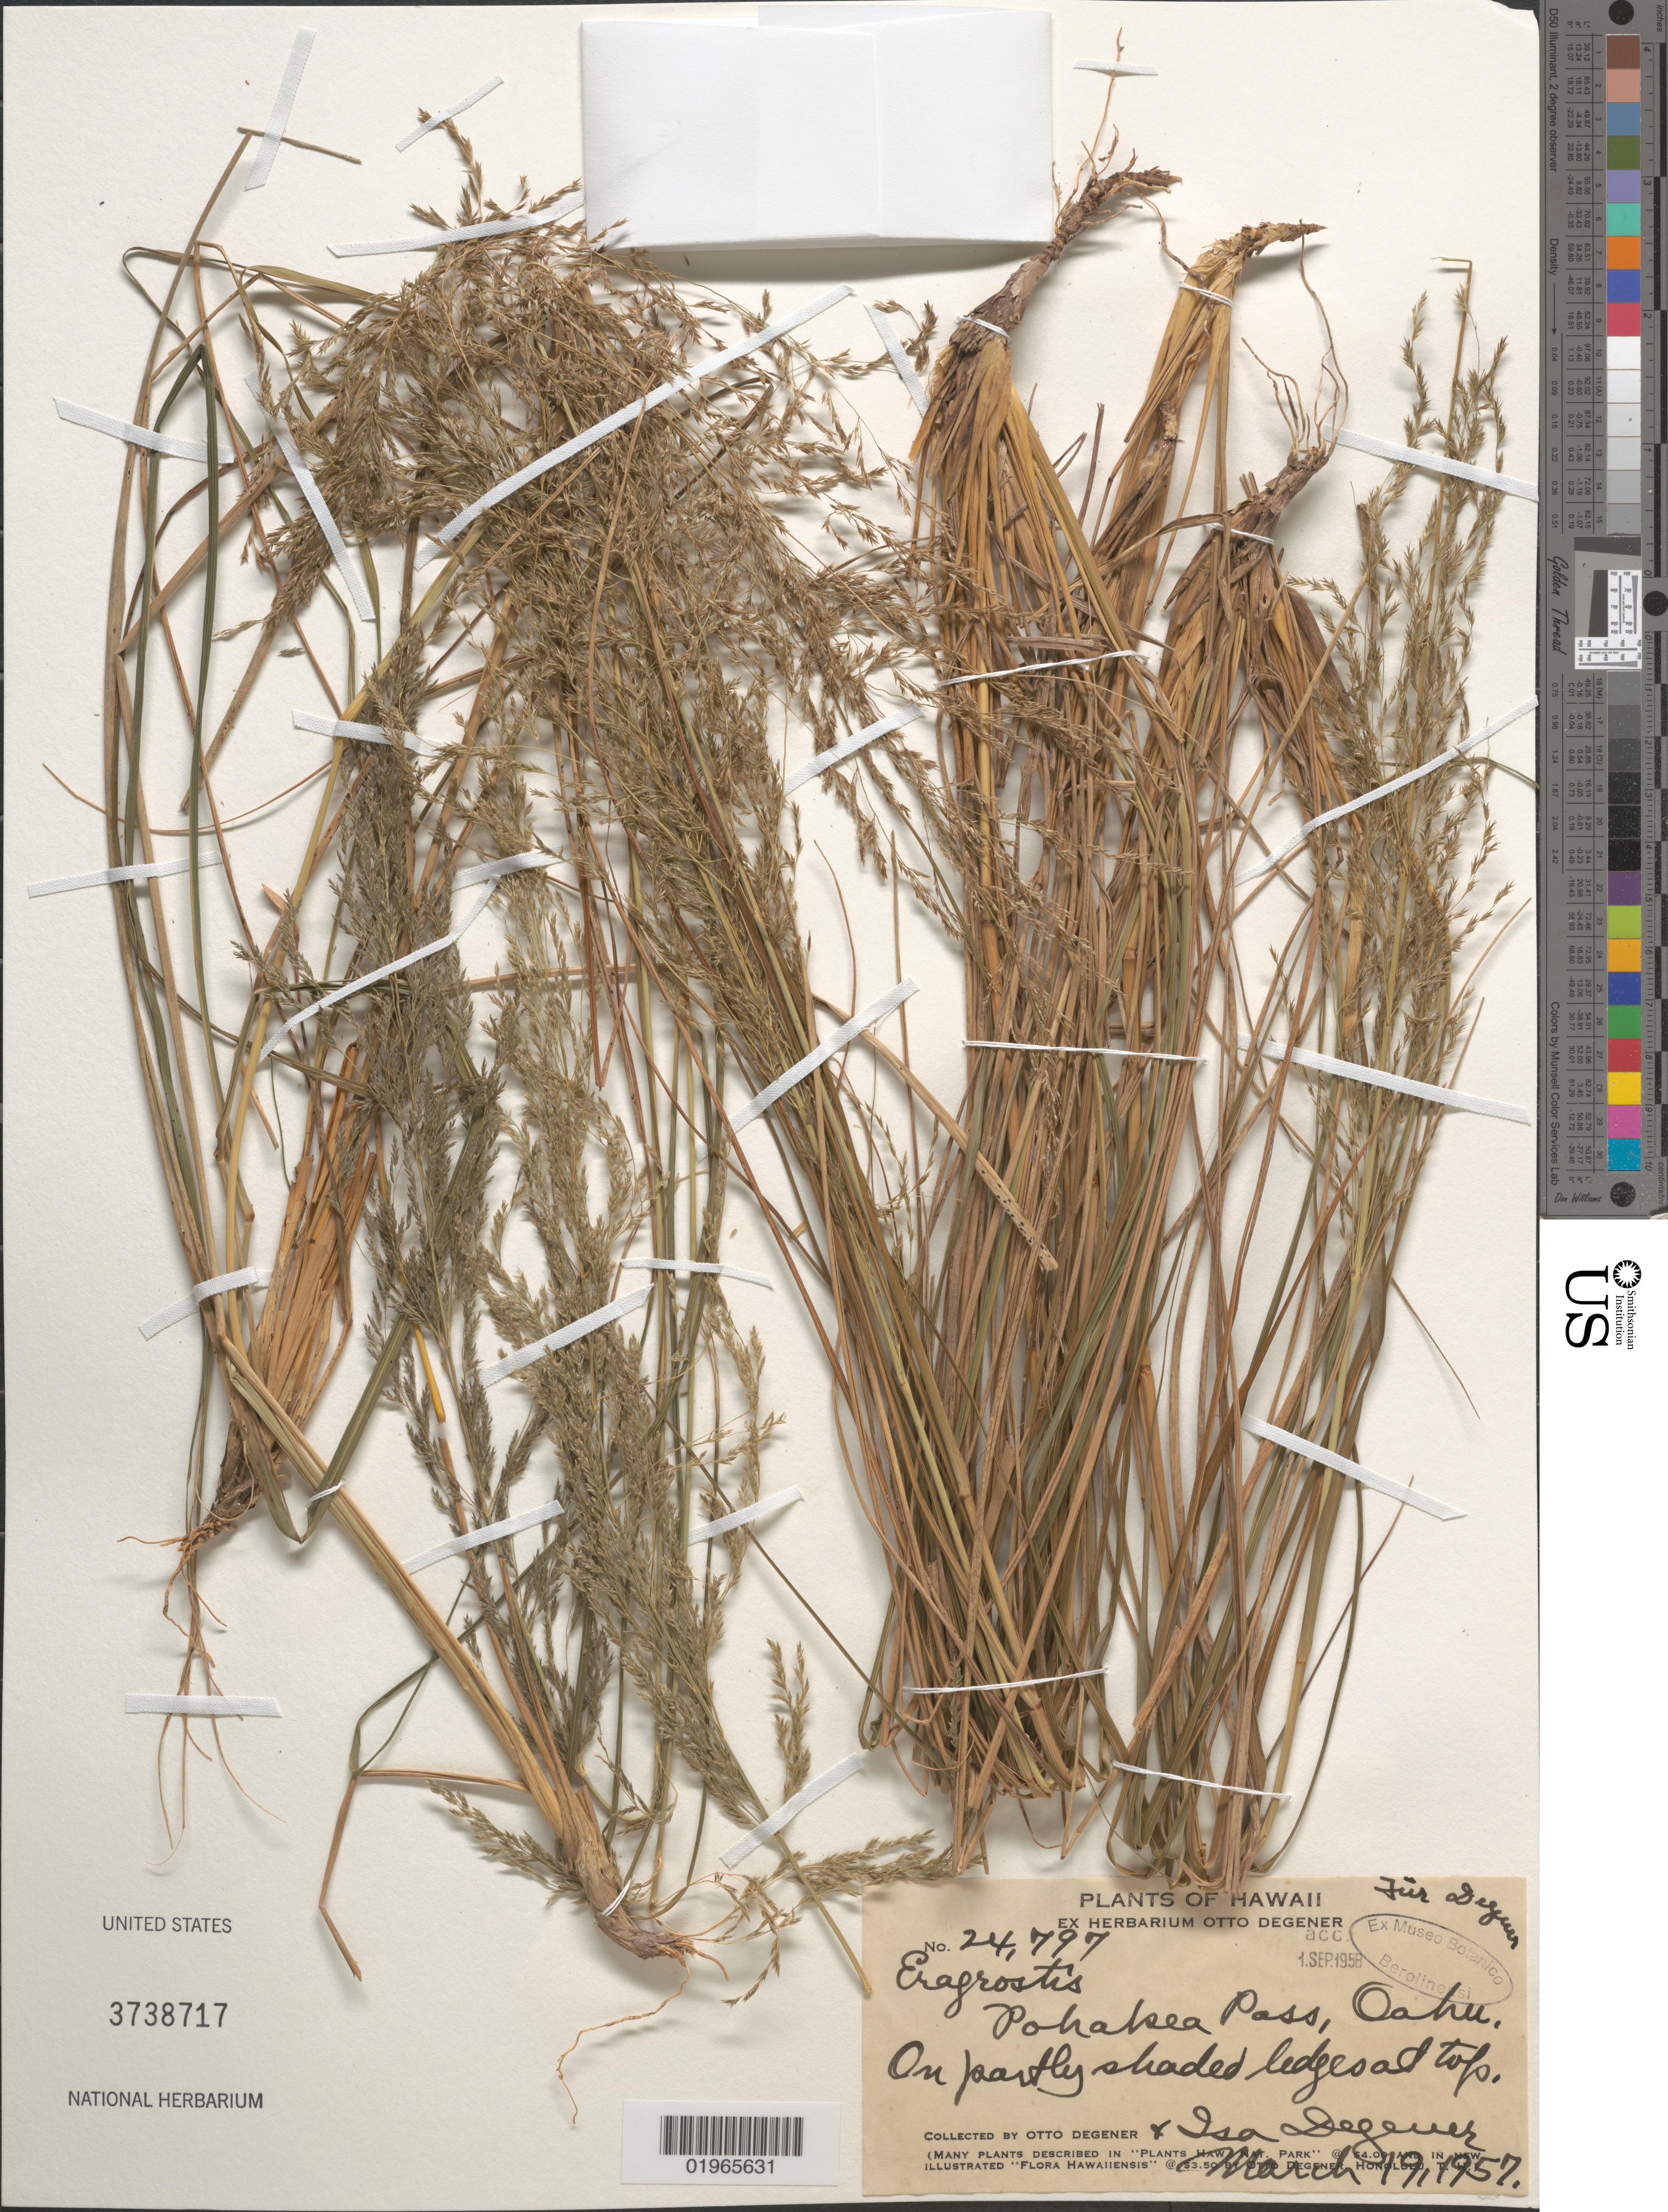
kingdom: Plantae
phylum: Tracheophyta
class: Liliopsida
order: Poales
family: Poaceae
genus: Eragrostis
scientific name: Eragrostis sp.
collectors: O. Degener & I. Degener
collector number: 24797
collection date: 1957-03-19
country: United States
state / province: Hawaii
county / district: Honolulu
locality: Pohakea Pass, Oahu.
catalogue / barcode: US 3738717